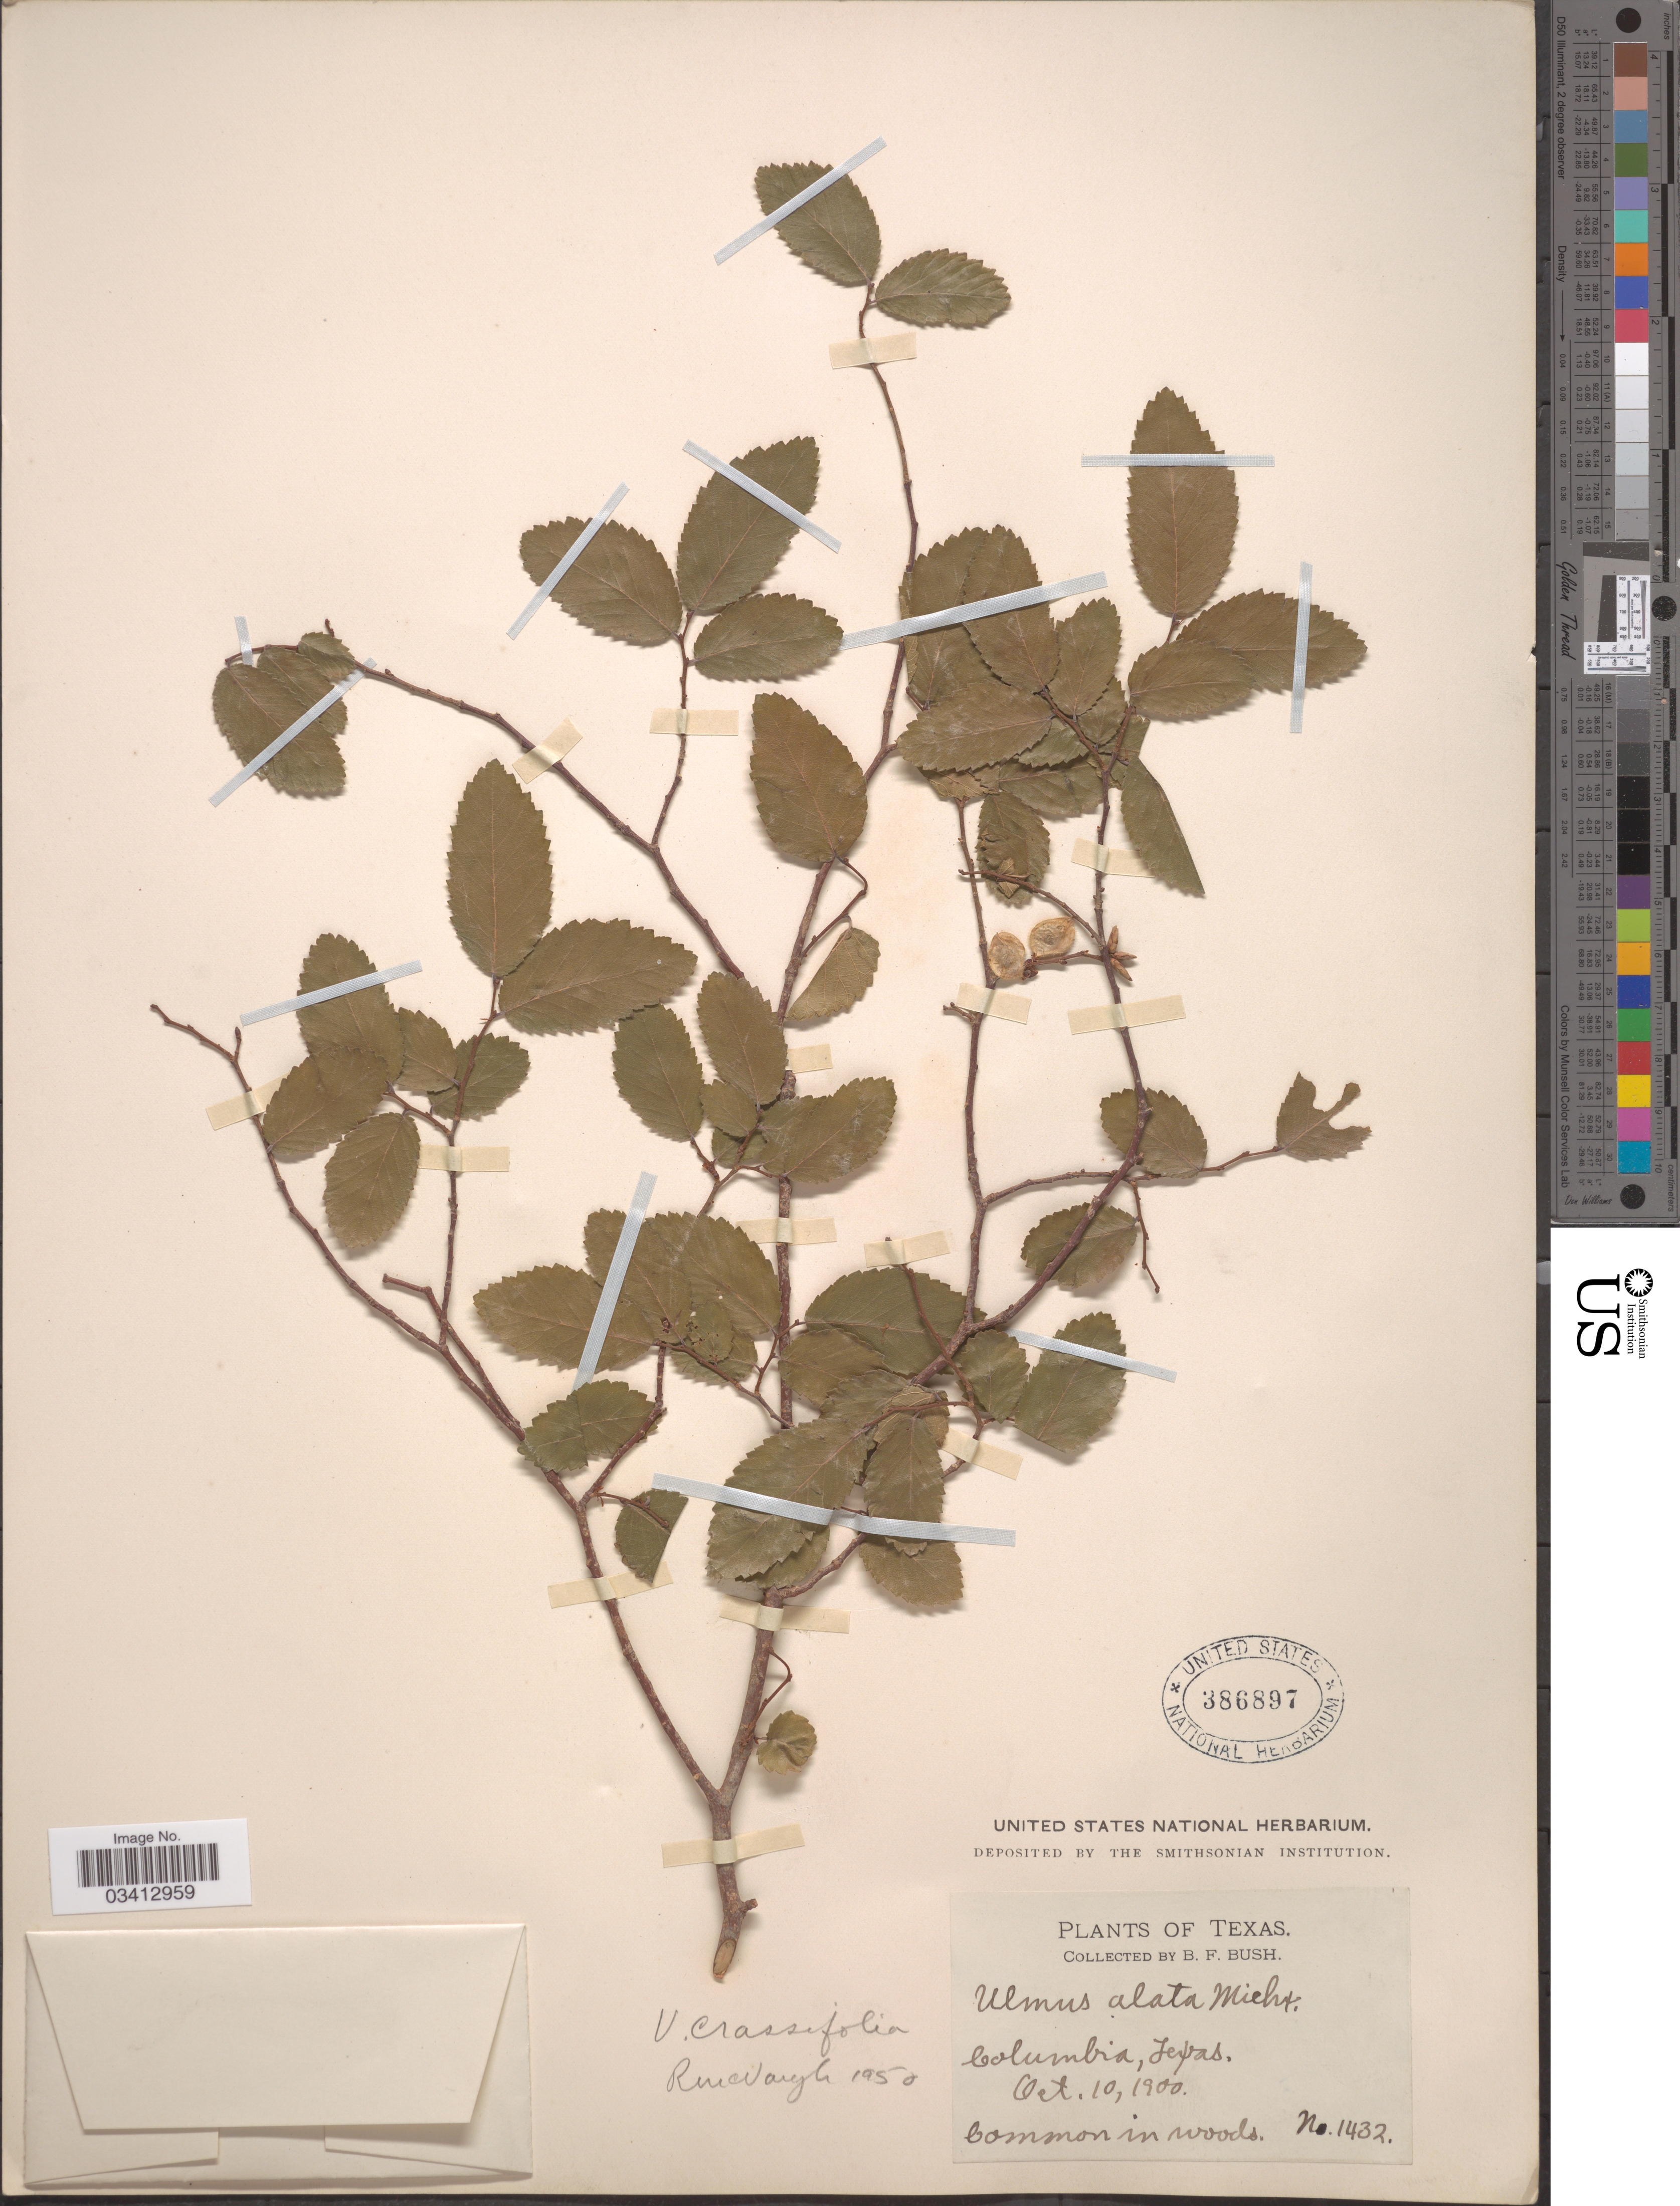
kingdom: Plantae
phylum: Tracheophyta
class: Magnoliopsida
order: Rosales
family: Ulmaceae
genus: Ulmus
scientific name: Ulmus crassifolia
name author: Nutt.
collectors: B. F. Bush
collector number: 1432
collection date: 1900-10-10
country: United States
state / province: Texas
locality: Columbia.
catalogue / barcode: US 386897